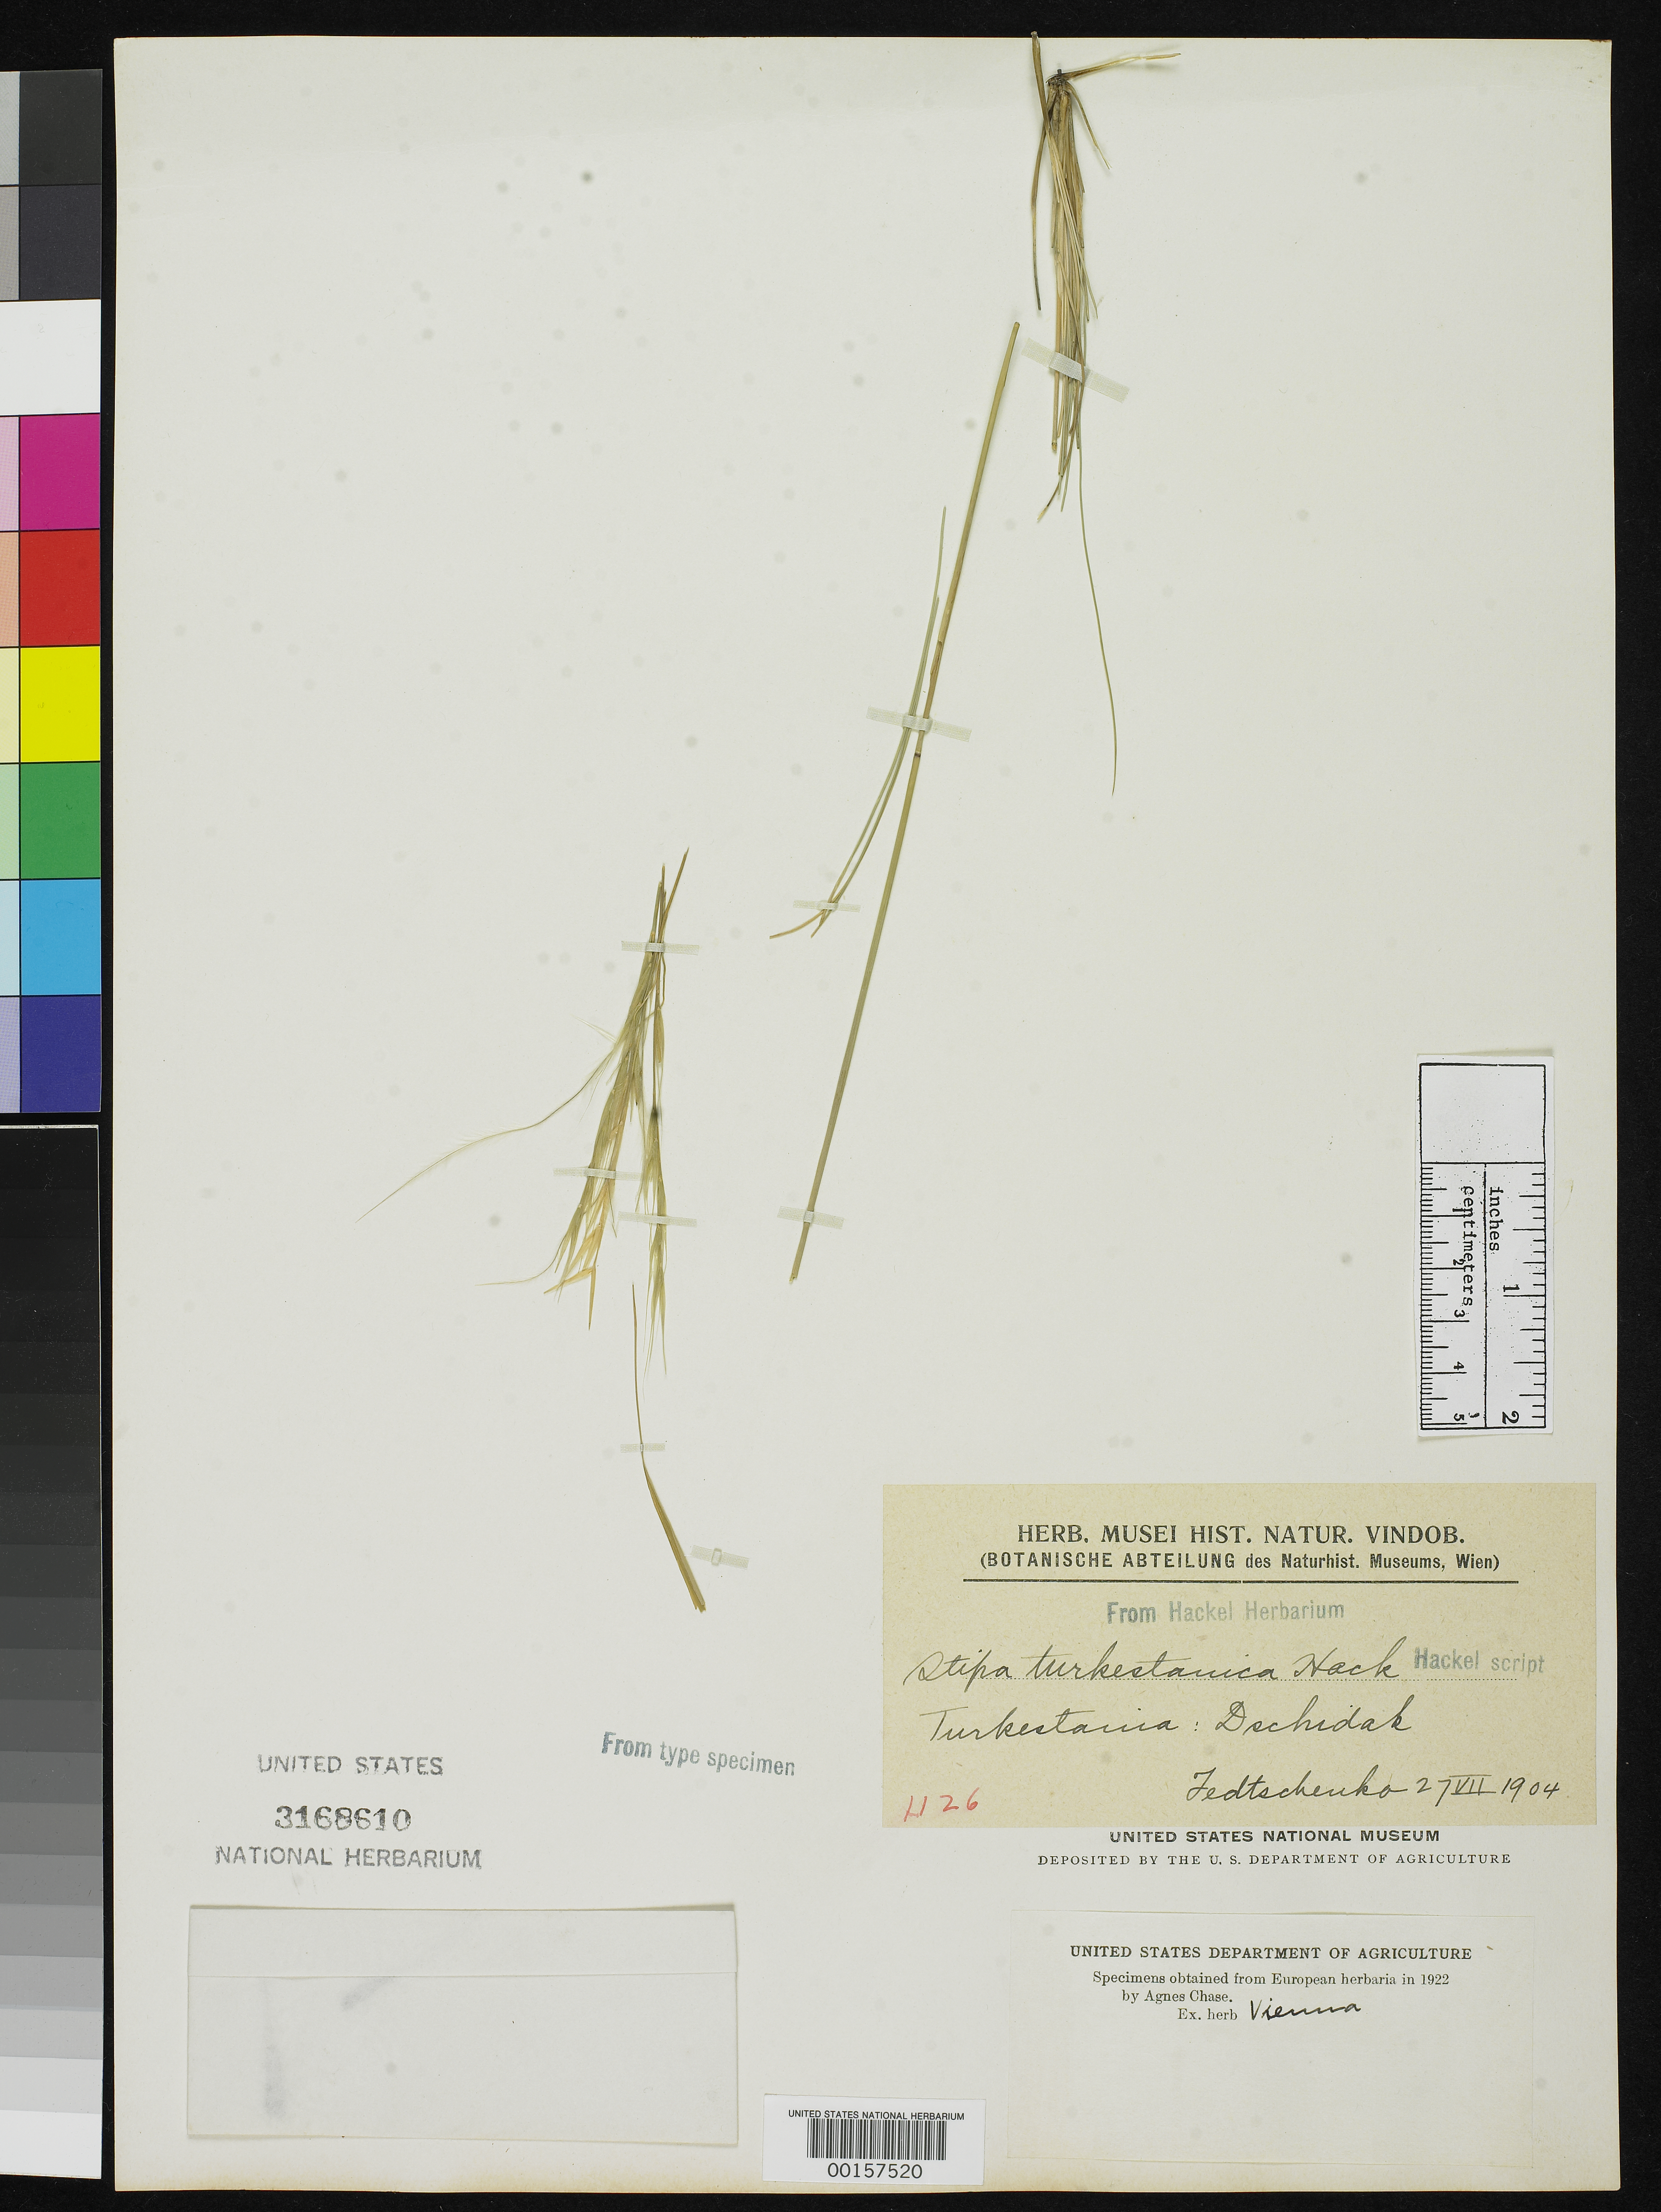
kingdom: Plantae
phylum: Tracheophyta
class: Liliopsida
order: Poales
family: Poaceae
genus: Stipa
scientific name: Stipa turkestanica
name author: Hack.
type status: Type Fragment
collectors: B. A. Fedtschenko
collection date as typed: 27 --- 1904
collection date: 1904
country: Tajikistan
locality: Schugnan, Dschidak in Valle Fl. Badamdara. (country as "Turkestan")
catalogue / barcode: US 3168610